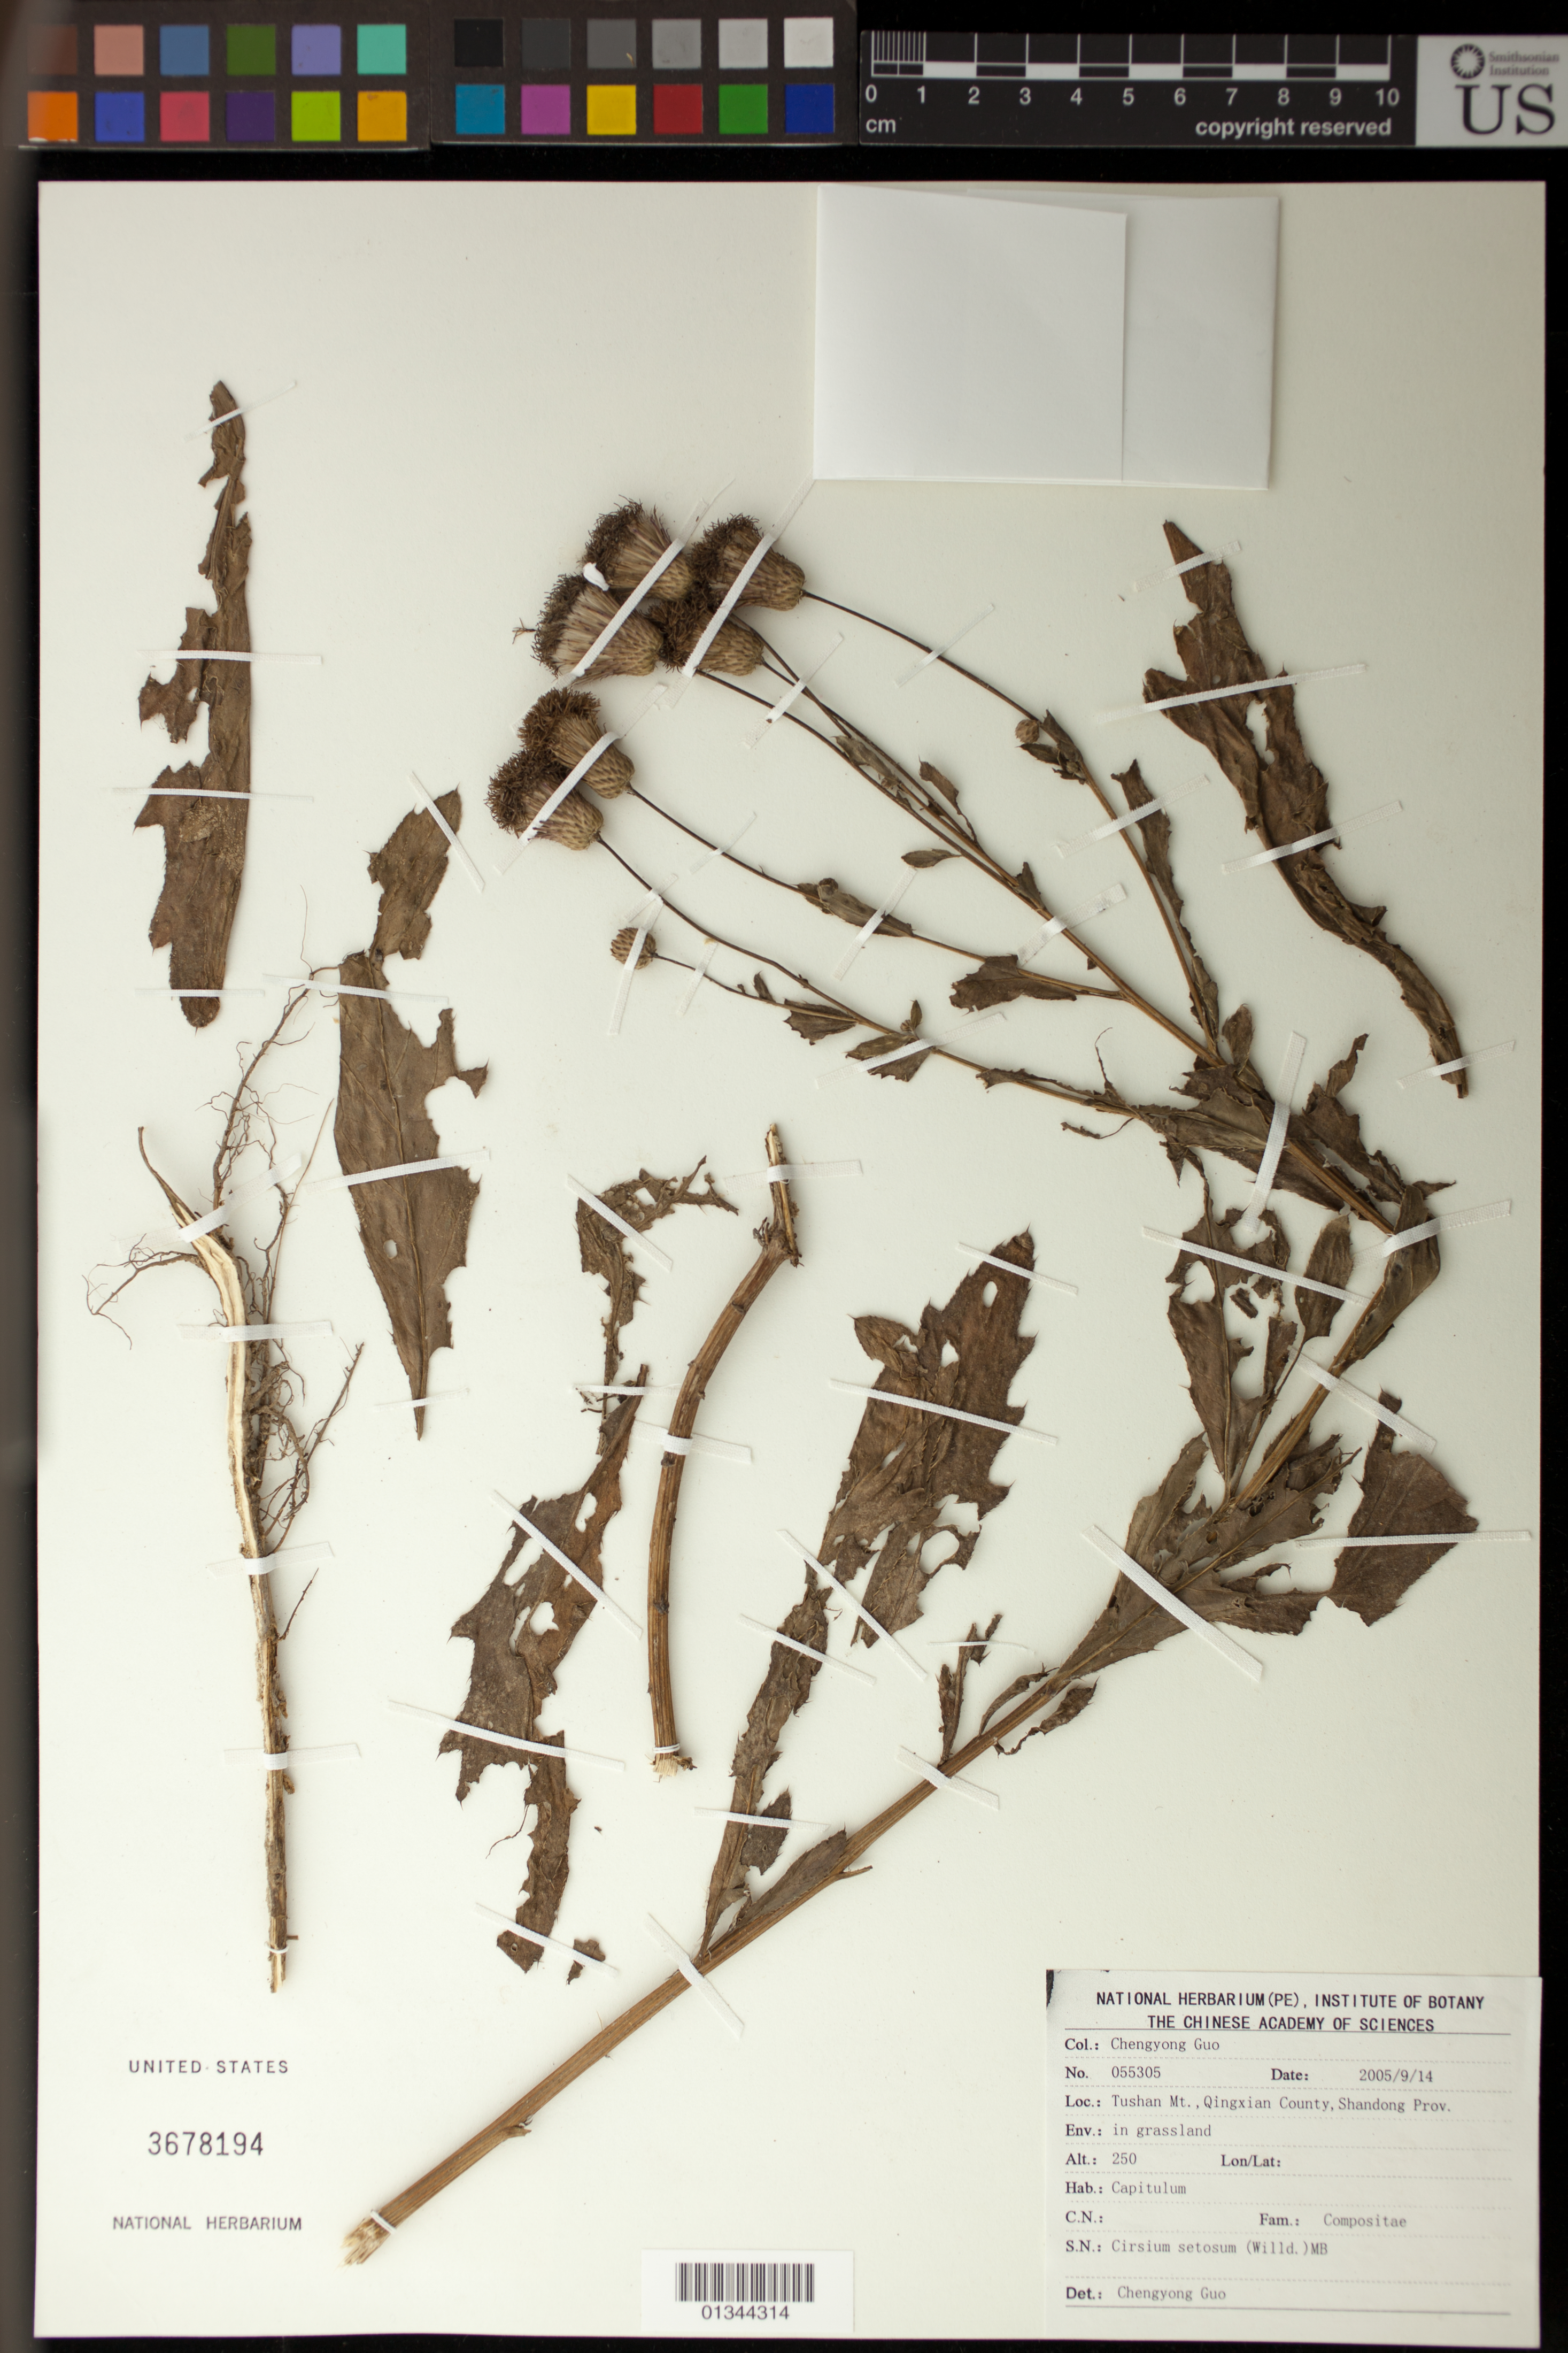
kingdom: Plantae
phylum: Tracheophyta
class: Magnoliopsida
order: Asterales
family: Asteraceae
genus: Cirsium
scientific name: Cirsium setosum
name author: M. Bieb.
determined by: Guo Chengyong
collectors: C. Y. Guo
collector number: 055305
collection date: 2005-09-14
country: China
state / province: Shandong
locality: Tushan Mt., Qingxian County, Shandong Prov.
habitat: in grassland.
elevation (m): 250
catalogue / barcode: US 3678194